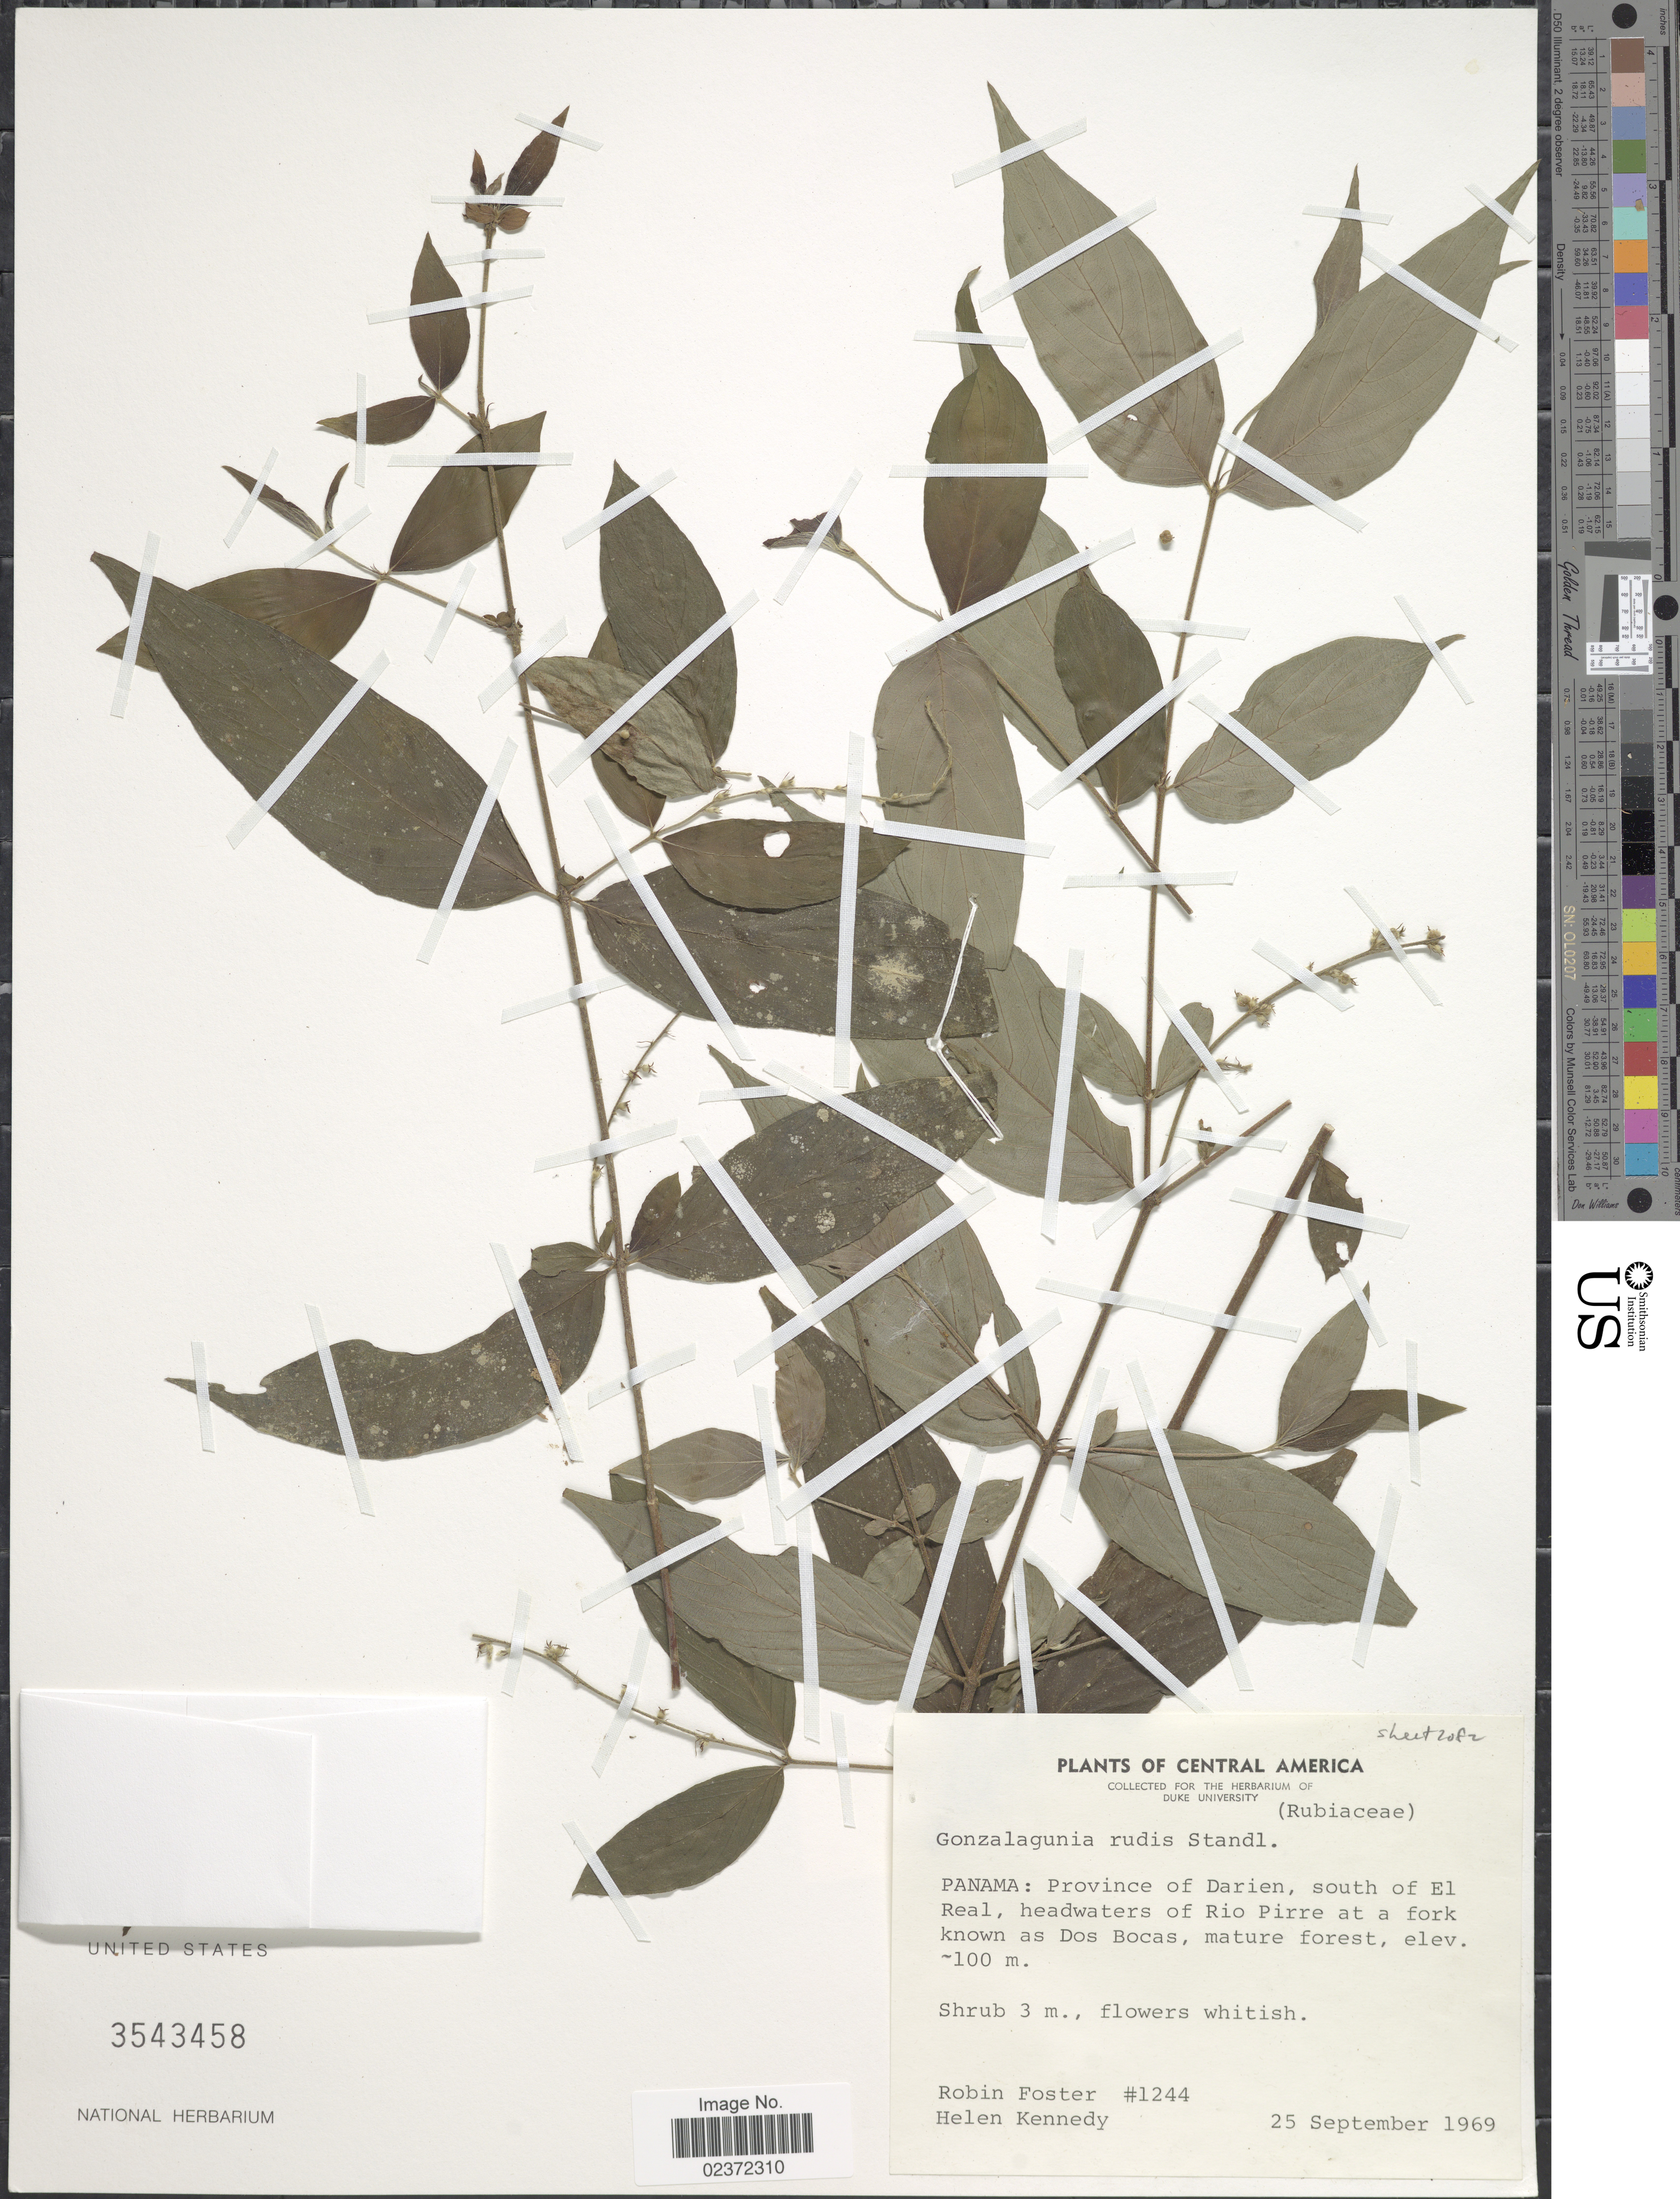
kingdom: Plantae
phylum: Tracheophyta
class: Magnoliopsida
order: Gentianales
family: Rubiaceae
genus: Duggena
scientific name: Duggena rudis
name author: Standl.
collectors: R. B. Foster & H. Kennedy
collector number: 1244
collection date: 1969-09-25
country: Panama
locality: South of El Real, headwaters of Rio Pirre at a fork known as Dos Bocas, mature forest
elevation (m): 100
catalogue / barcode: US 3543458